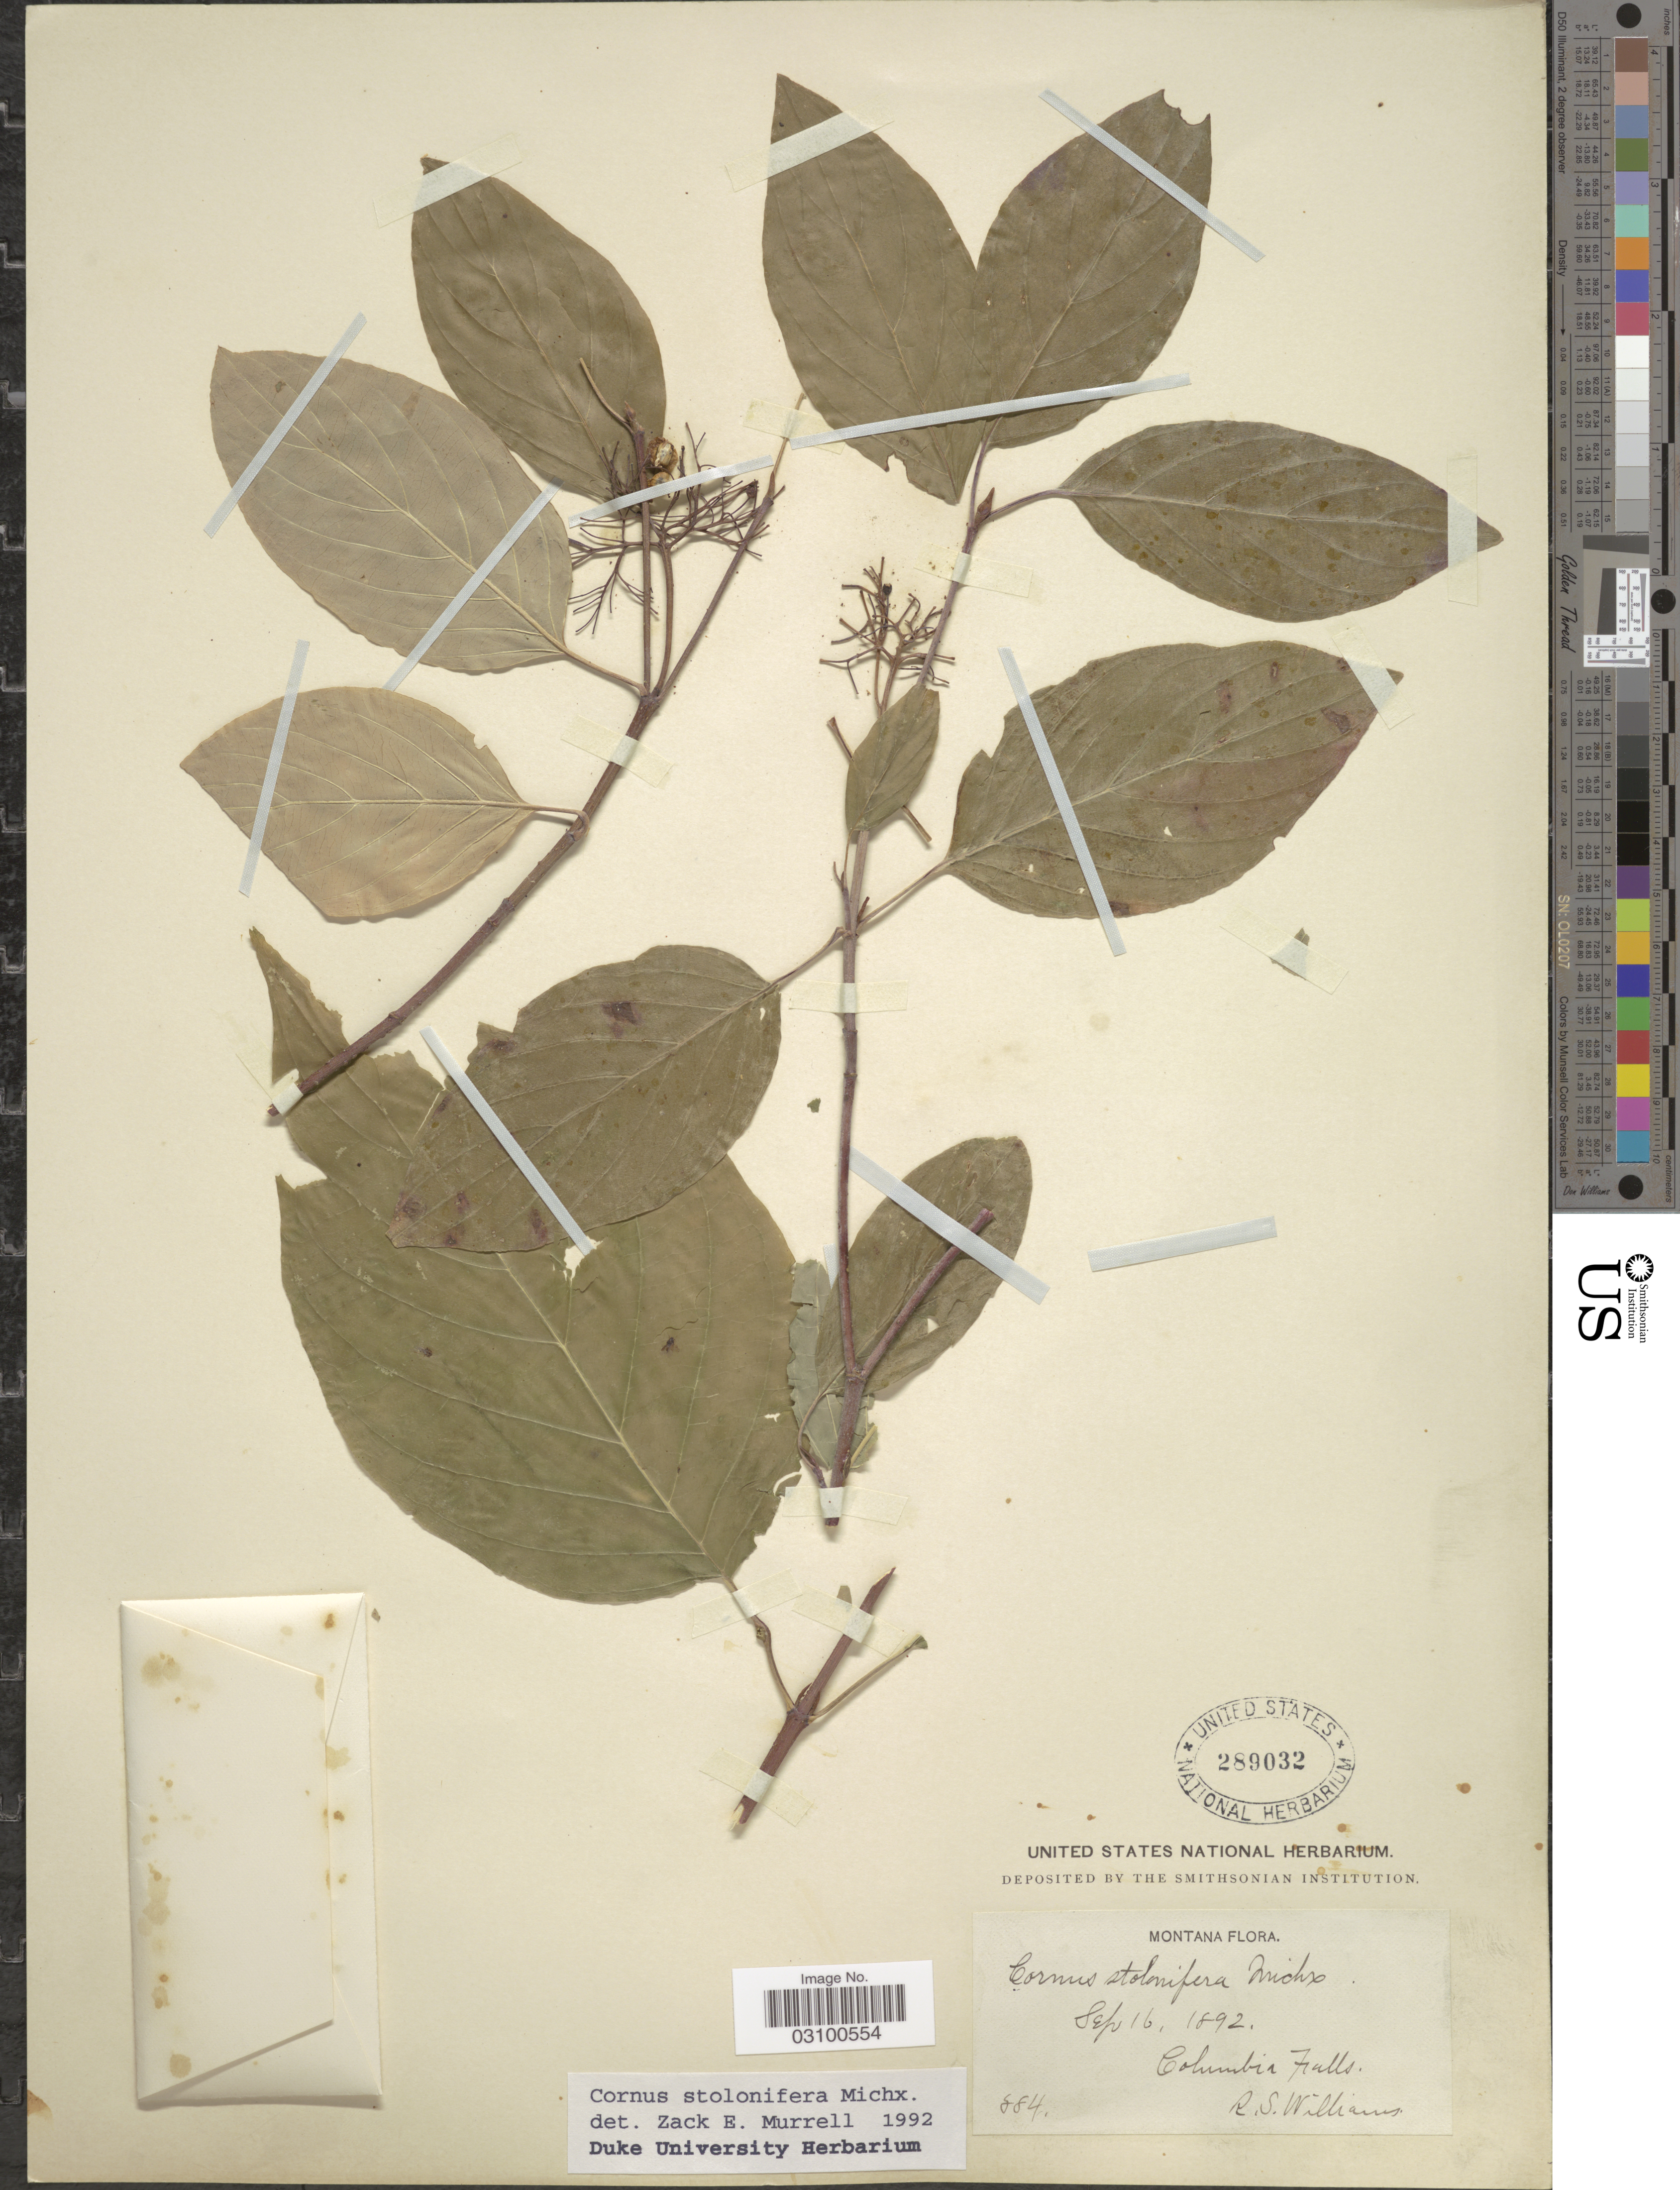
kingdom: Plantae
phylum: Tracheophyta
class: Magnoliopsida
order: Cornales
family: Cornaceae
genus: Cornus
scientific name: Cornus sericea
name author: L.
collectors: R. S. Williams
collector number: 884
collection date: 1892-09-16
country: United States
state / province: Montana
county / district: Flathead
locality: Columbia Falls.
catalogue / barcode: US 289032